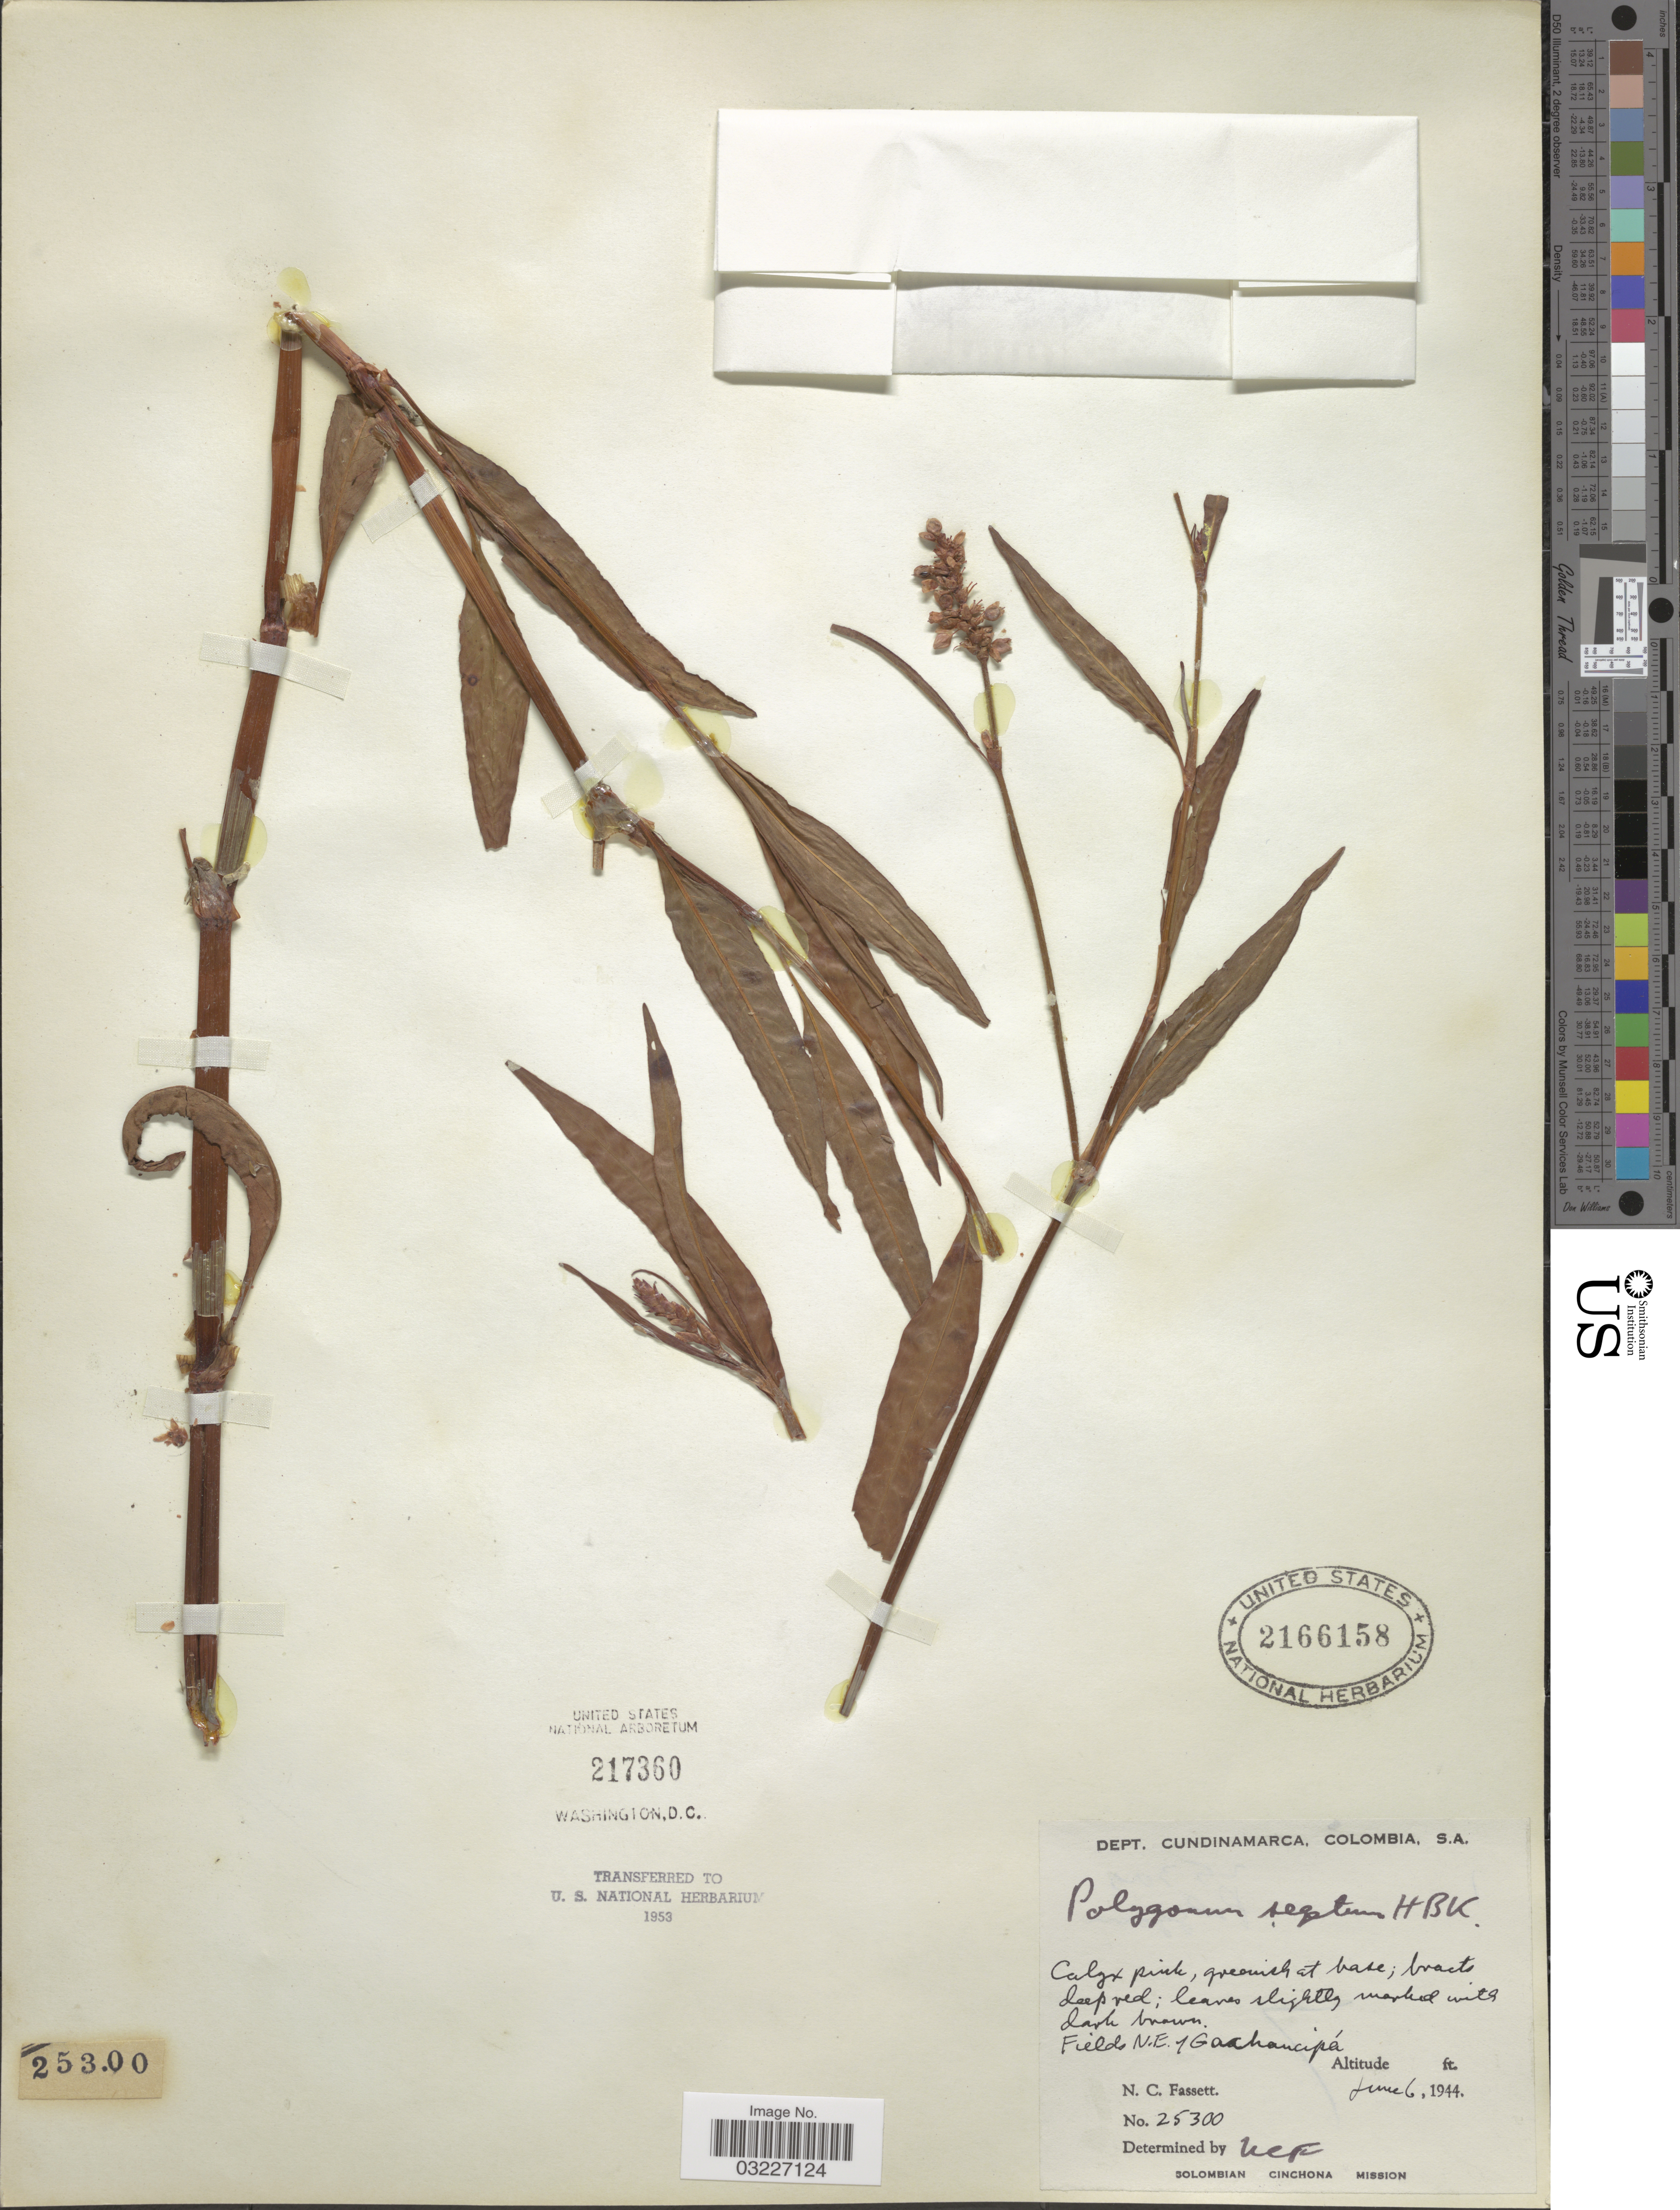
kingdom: Plantae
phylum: Tracheophyta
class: Magnoliopsida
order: Caryophyllales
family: Polygonaceae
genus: Polygonum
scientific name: Polygonum segetum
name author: Kunth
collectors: N. C. Fassett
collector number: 25300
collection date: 1944-06-06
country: Colombia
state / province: Cundinamarca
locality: Dept. Cundinamarca. Fields N.E. of Gachancipá.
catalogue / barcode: US 2166158